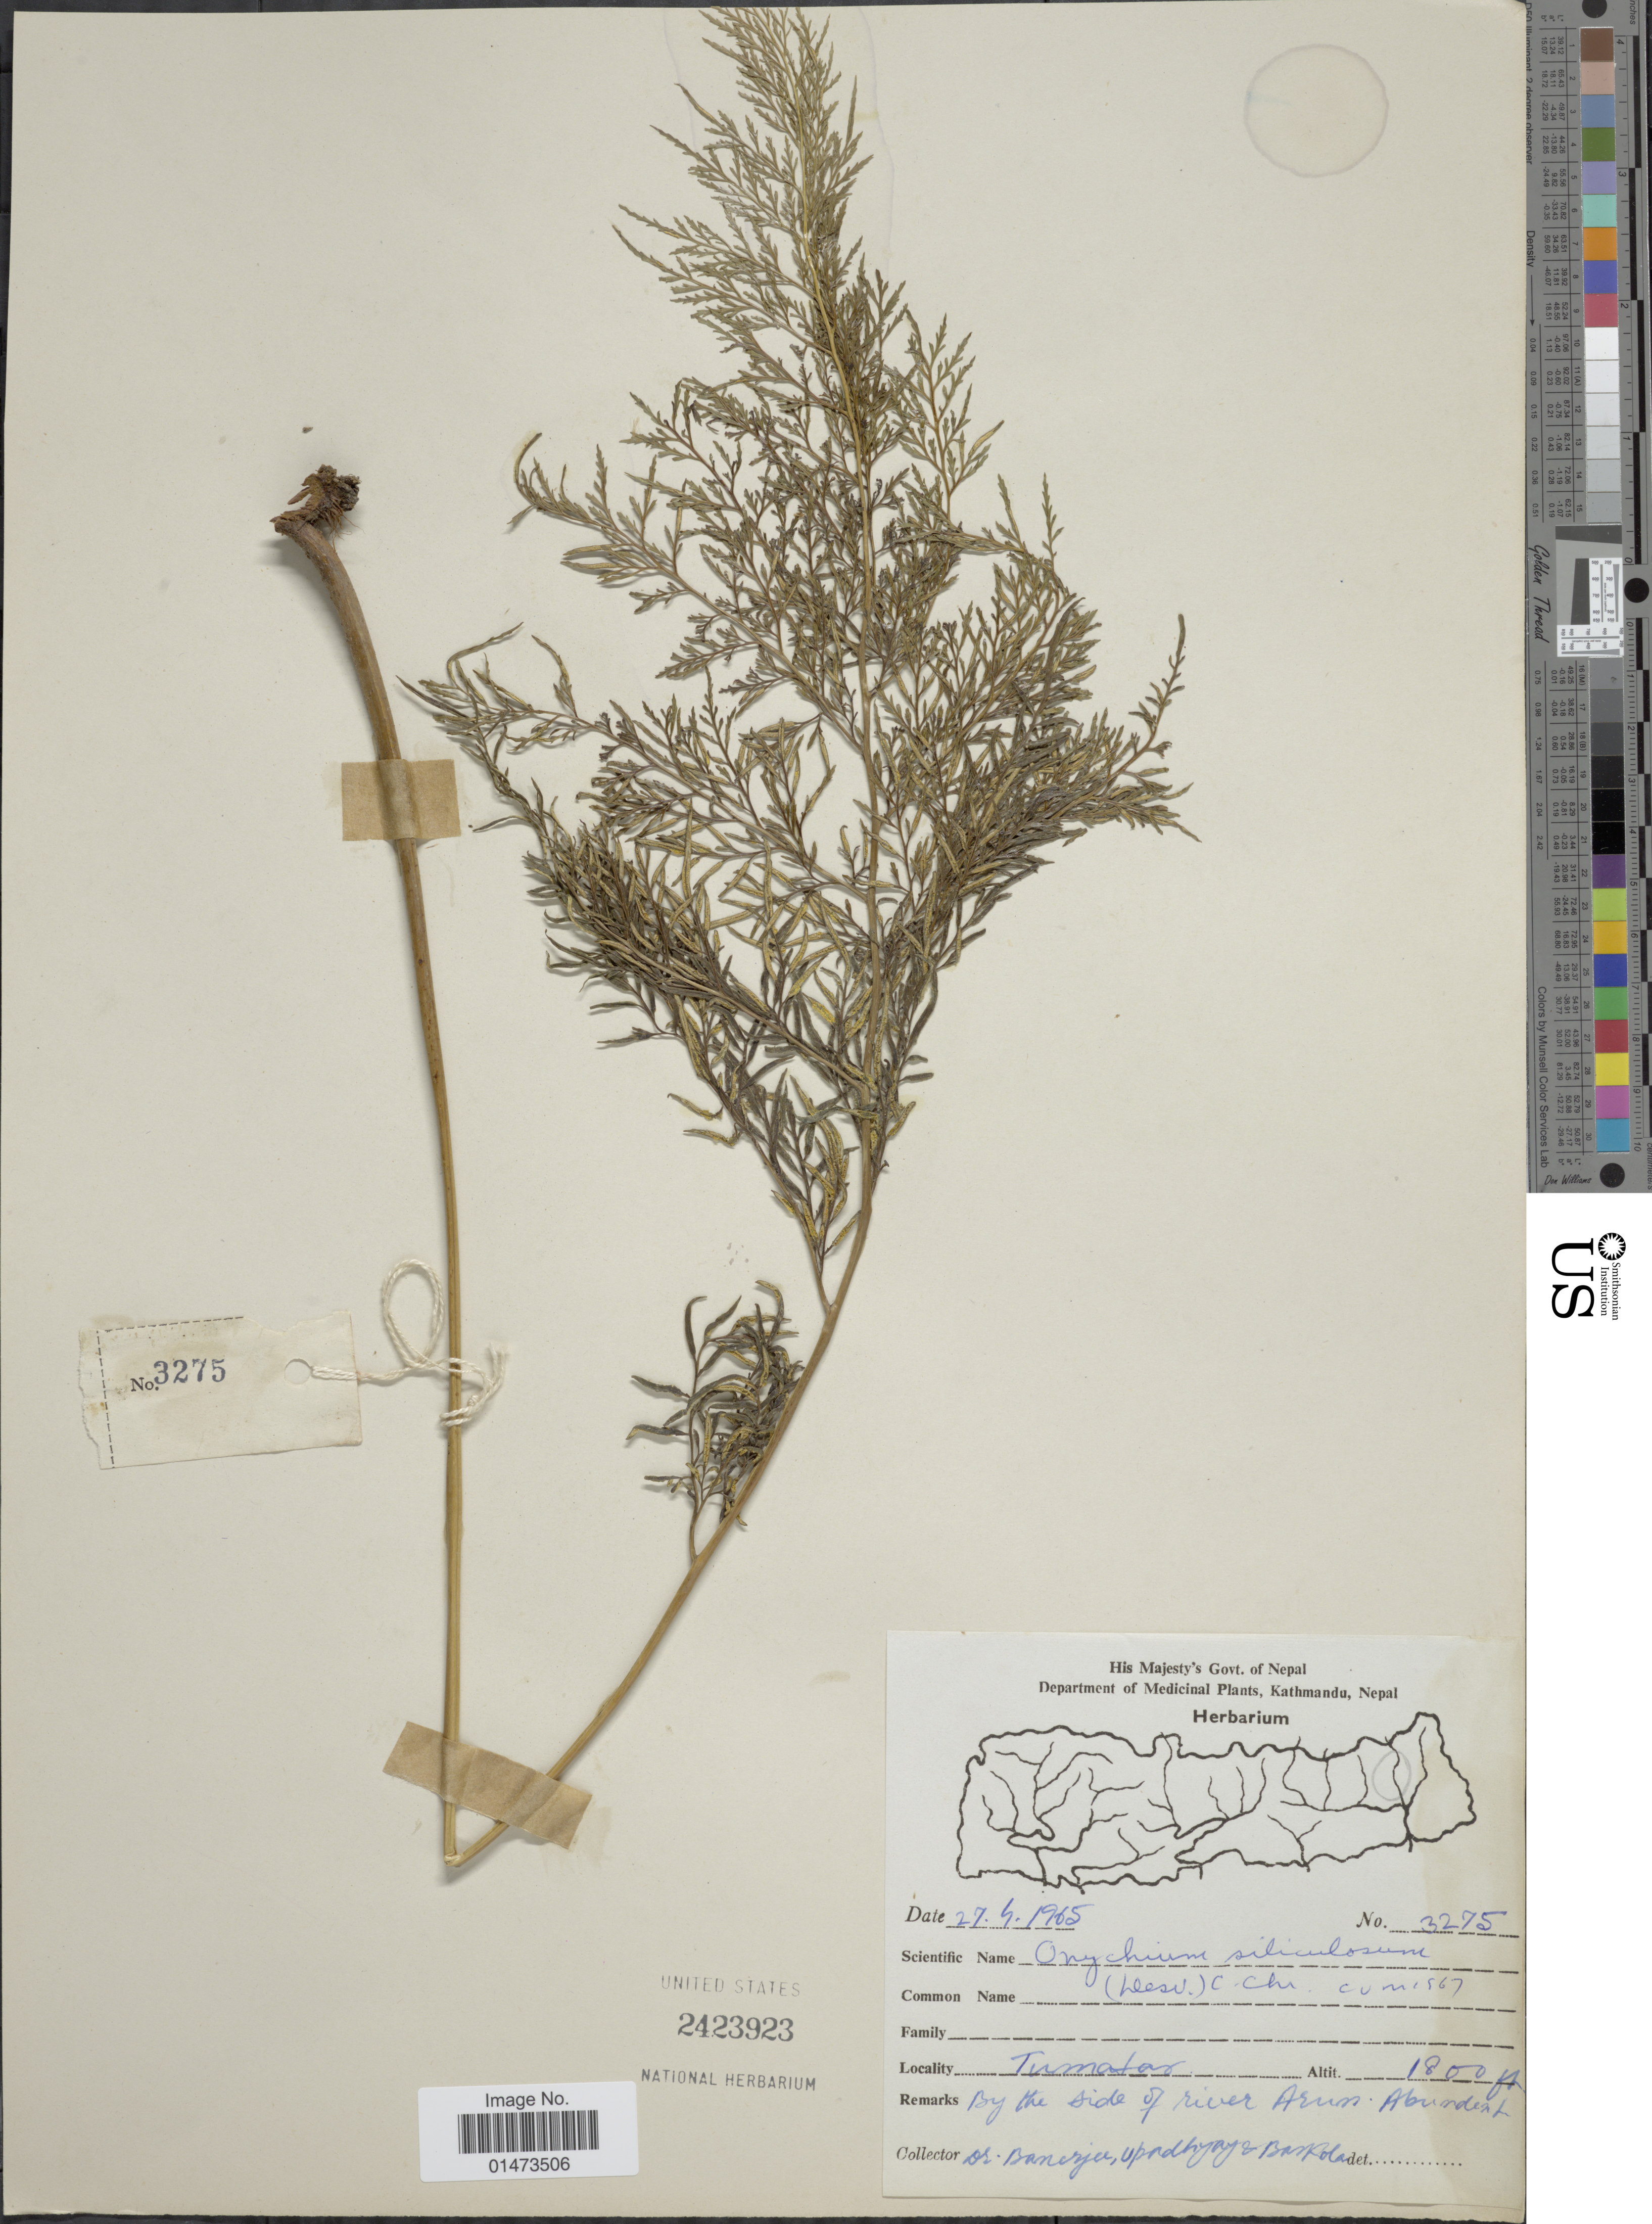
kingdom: Plantae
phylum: Tracheophyta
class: Polypodiopsida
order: Polypodiales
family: Pteridaceae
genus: Onychium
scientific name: Onychium siliculosum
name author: (Desv.) C. Chr.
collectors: -. Banerjee, Upadhyay, -- & Baskola, --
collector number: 3275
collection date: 1965-04-27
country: Nepal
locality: Tumatar, by the side of river Arun.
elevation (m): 549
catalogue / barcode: US 2423923